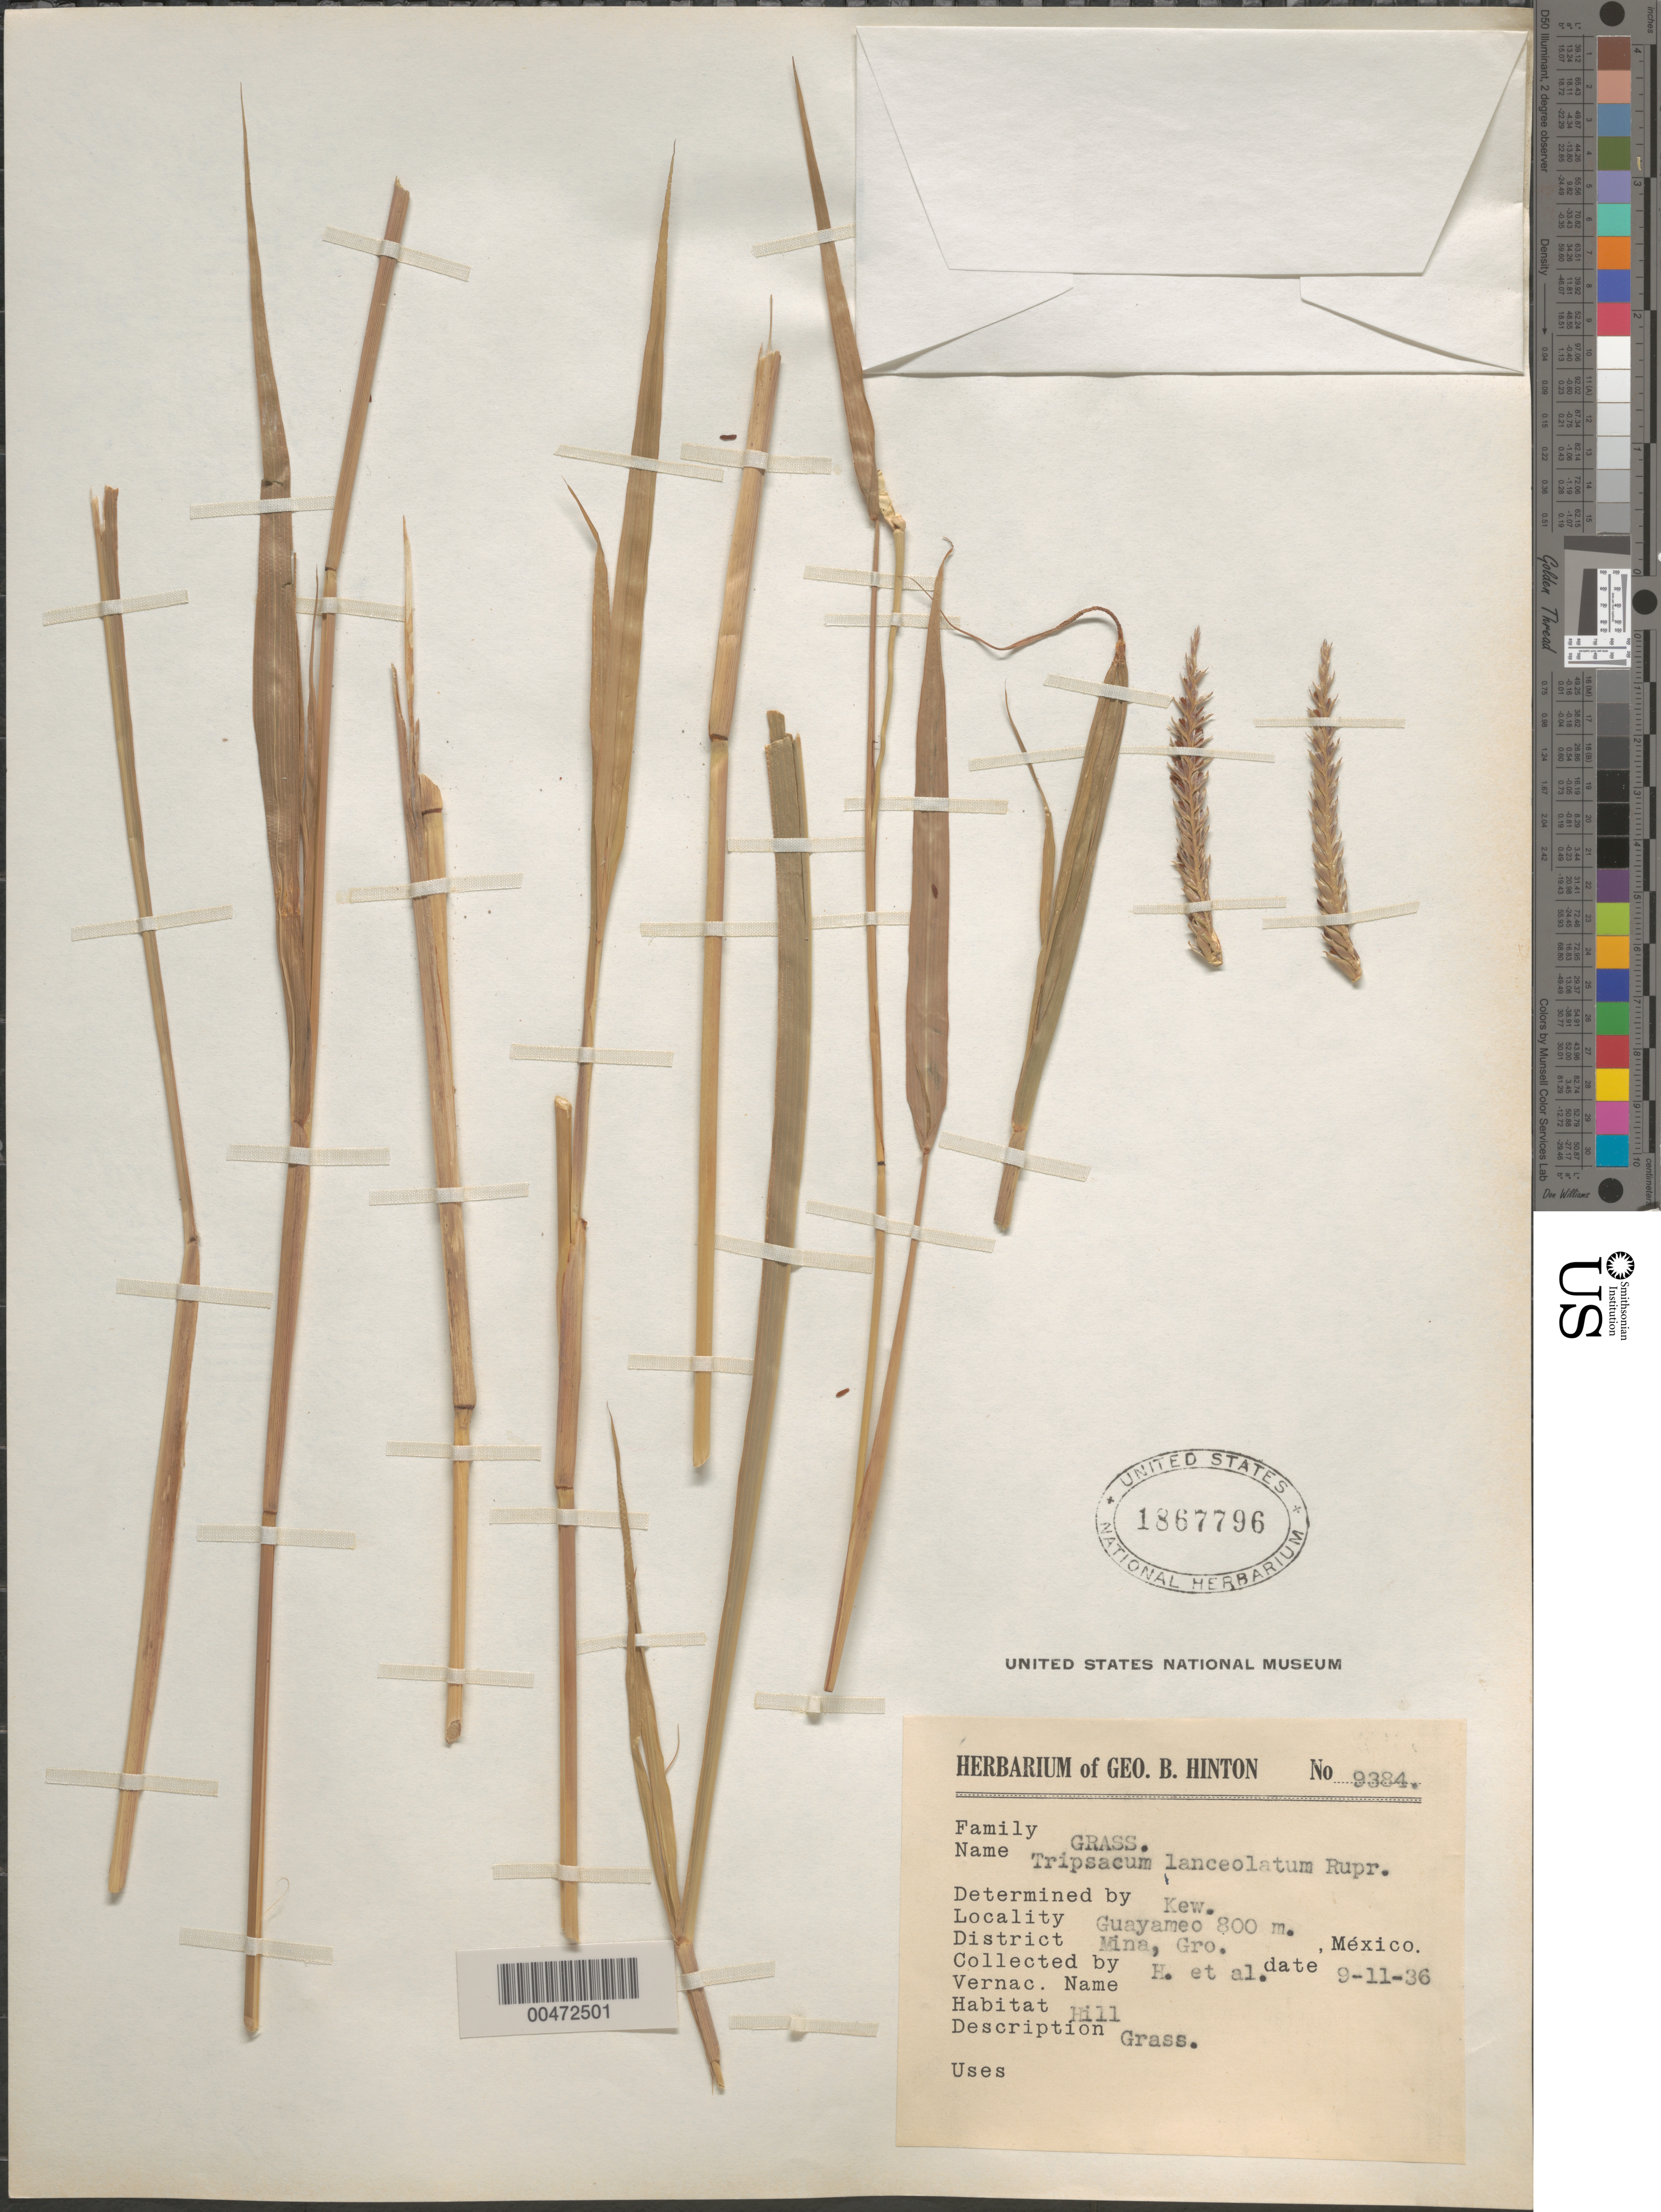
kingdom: Plantae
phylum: Tracheophyta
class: Liliopsida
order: Poales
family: Poaceae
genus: Tripsacum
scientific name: Tripsacum lanceolatum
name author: Rupr. ex E. Fourn.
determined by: Kew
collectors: G. B. Hinton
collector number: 9384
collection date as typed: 11 Sep 1936 to 9 Nov 1936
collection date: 1936-09-11/1936-11-09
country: Mexico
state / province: Guerrero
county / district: Mina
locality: Guayameo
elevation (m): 800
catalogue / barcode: US 1867796